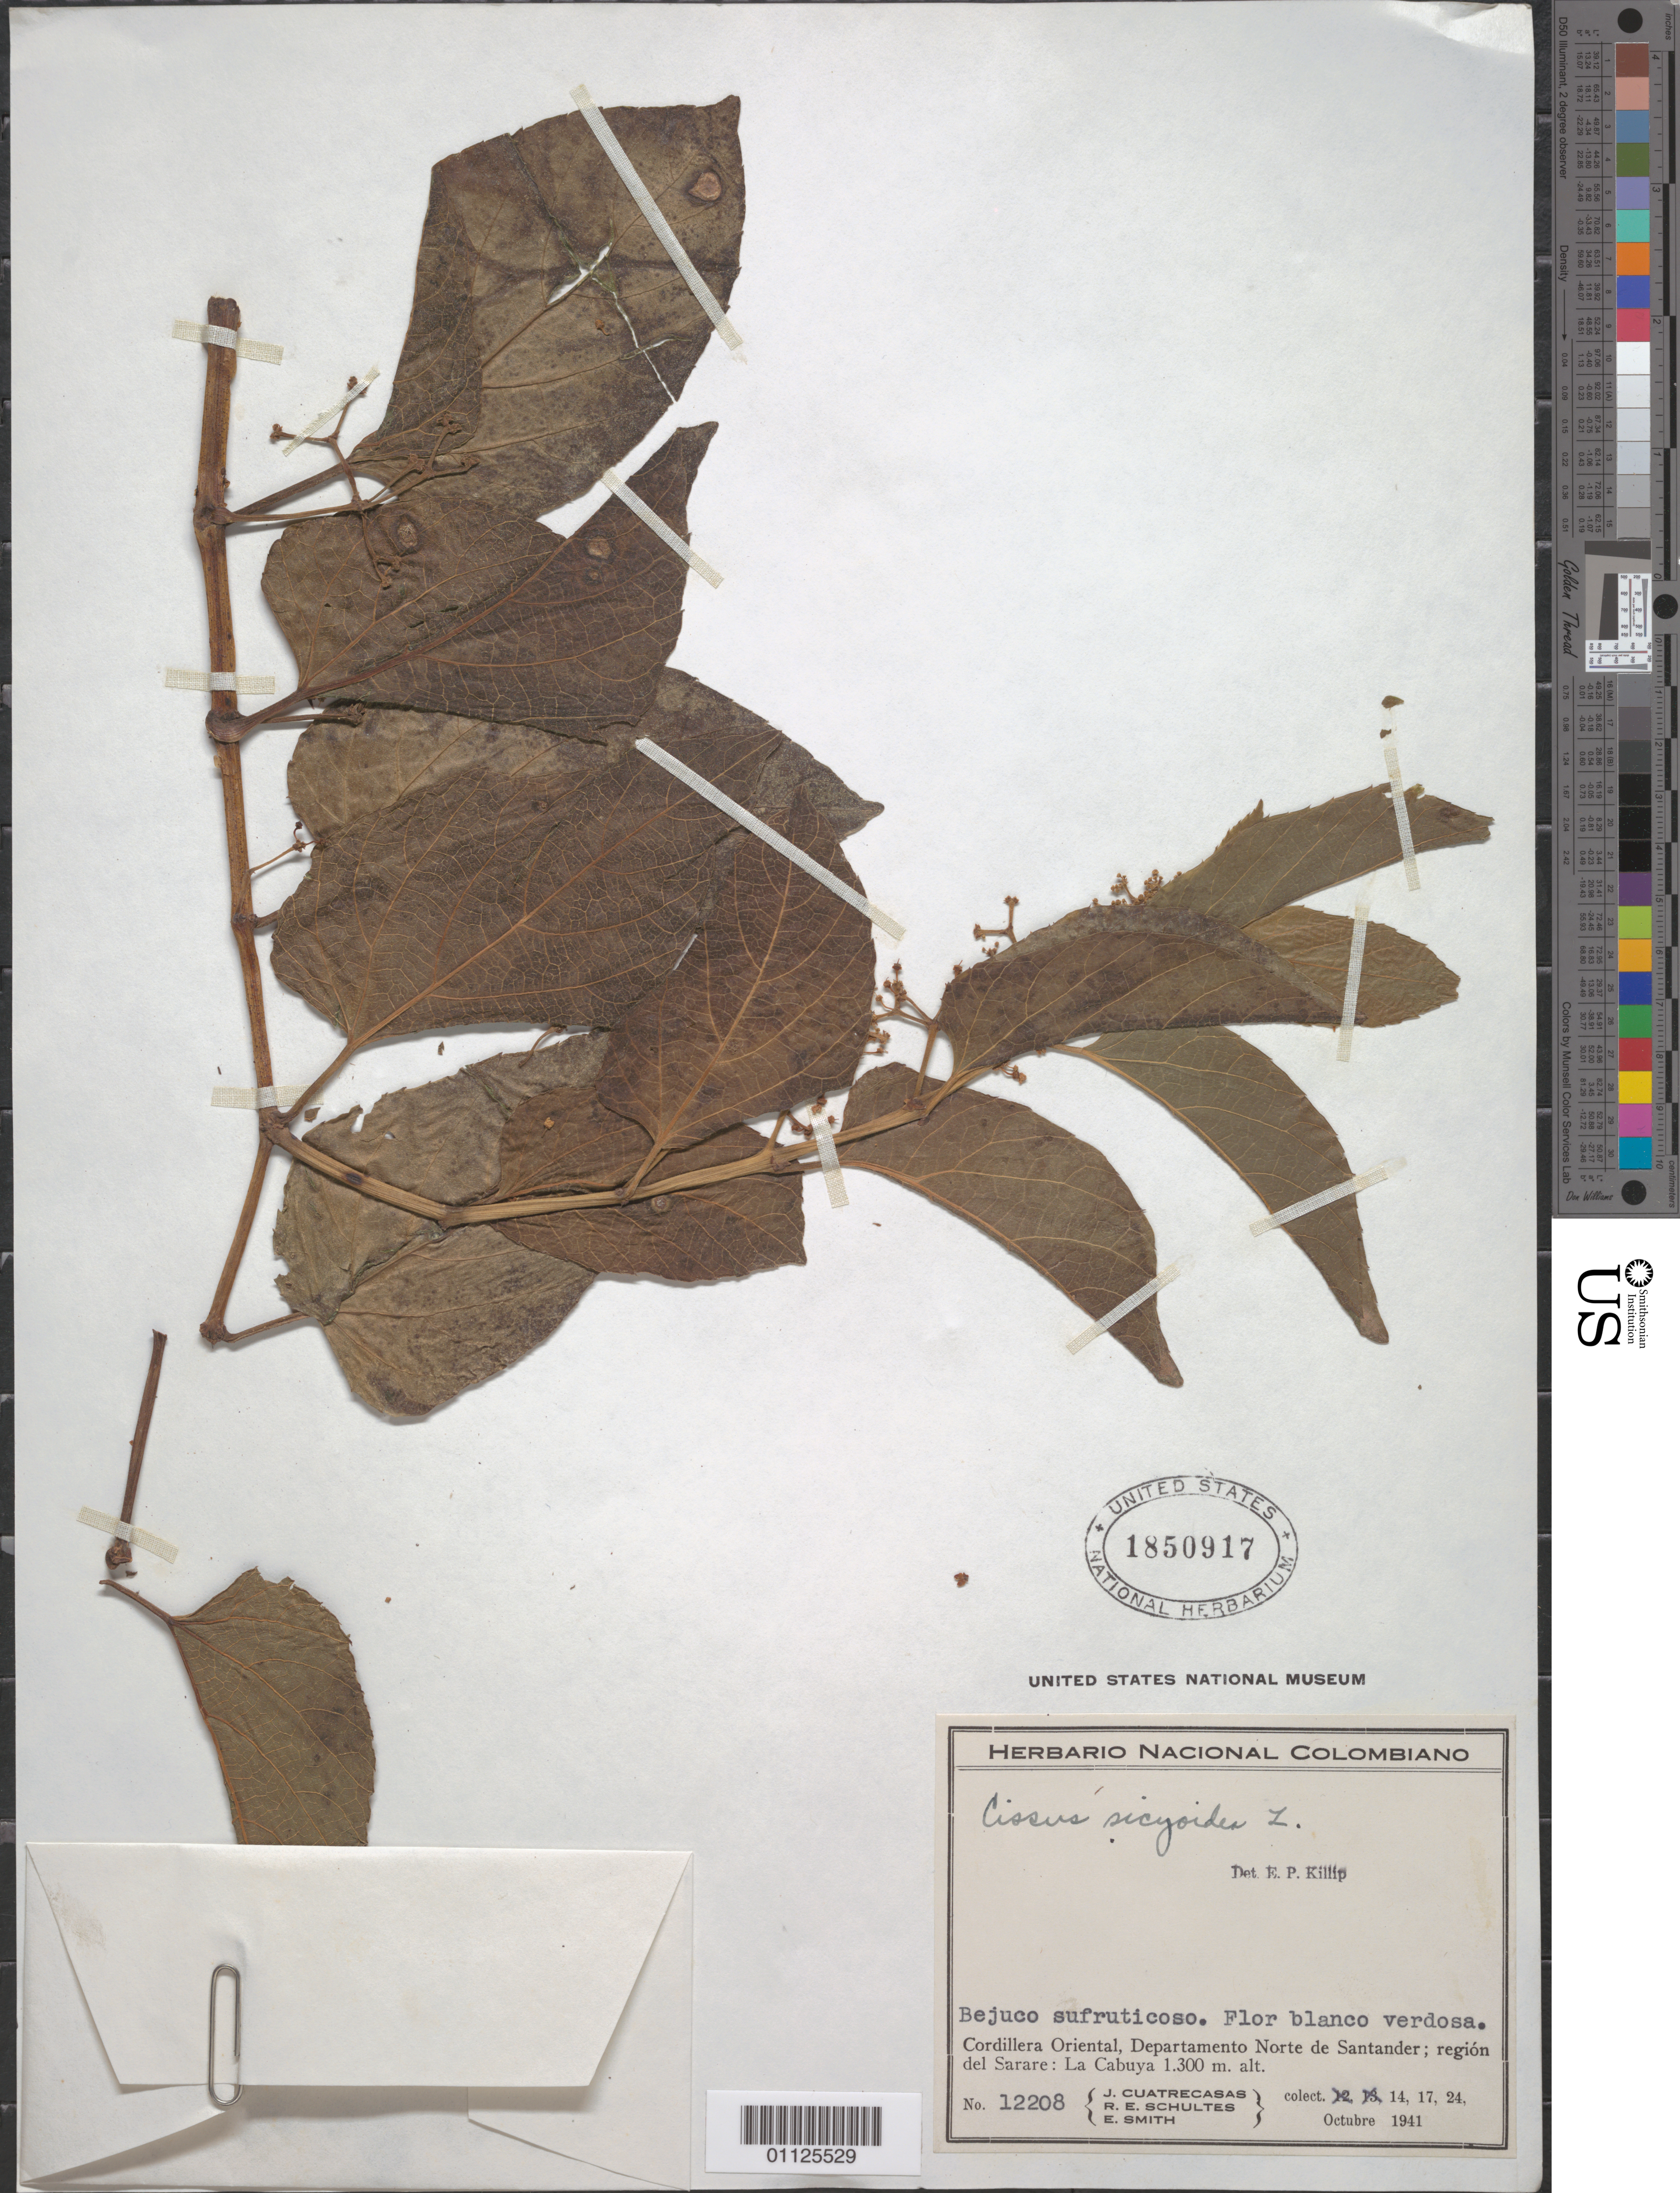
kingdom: Plantae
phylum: Tracheophyta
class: Magnoliopsida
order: Vitales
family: Vitaceae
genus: Cissus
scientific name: Cissus verticillata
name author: (L.) Nicolson & C.E. Jarvis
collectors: J. Cuatrecasas, R. E. Schultes & C. E. Smith Jr.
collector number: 12208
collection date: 1941-10-14/1941-10-24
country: Colombia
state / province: Norte de Santander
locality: Cordillera Oriental; region del Sarare: La Cabuya.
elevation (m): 1300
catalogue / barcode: US 1850917